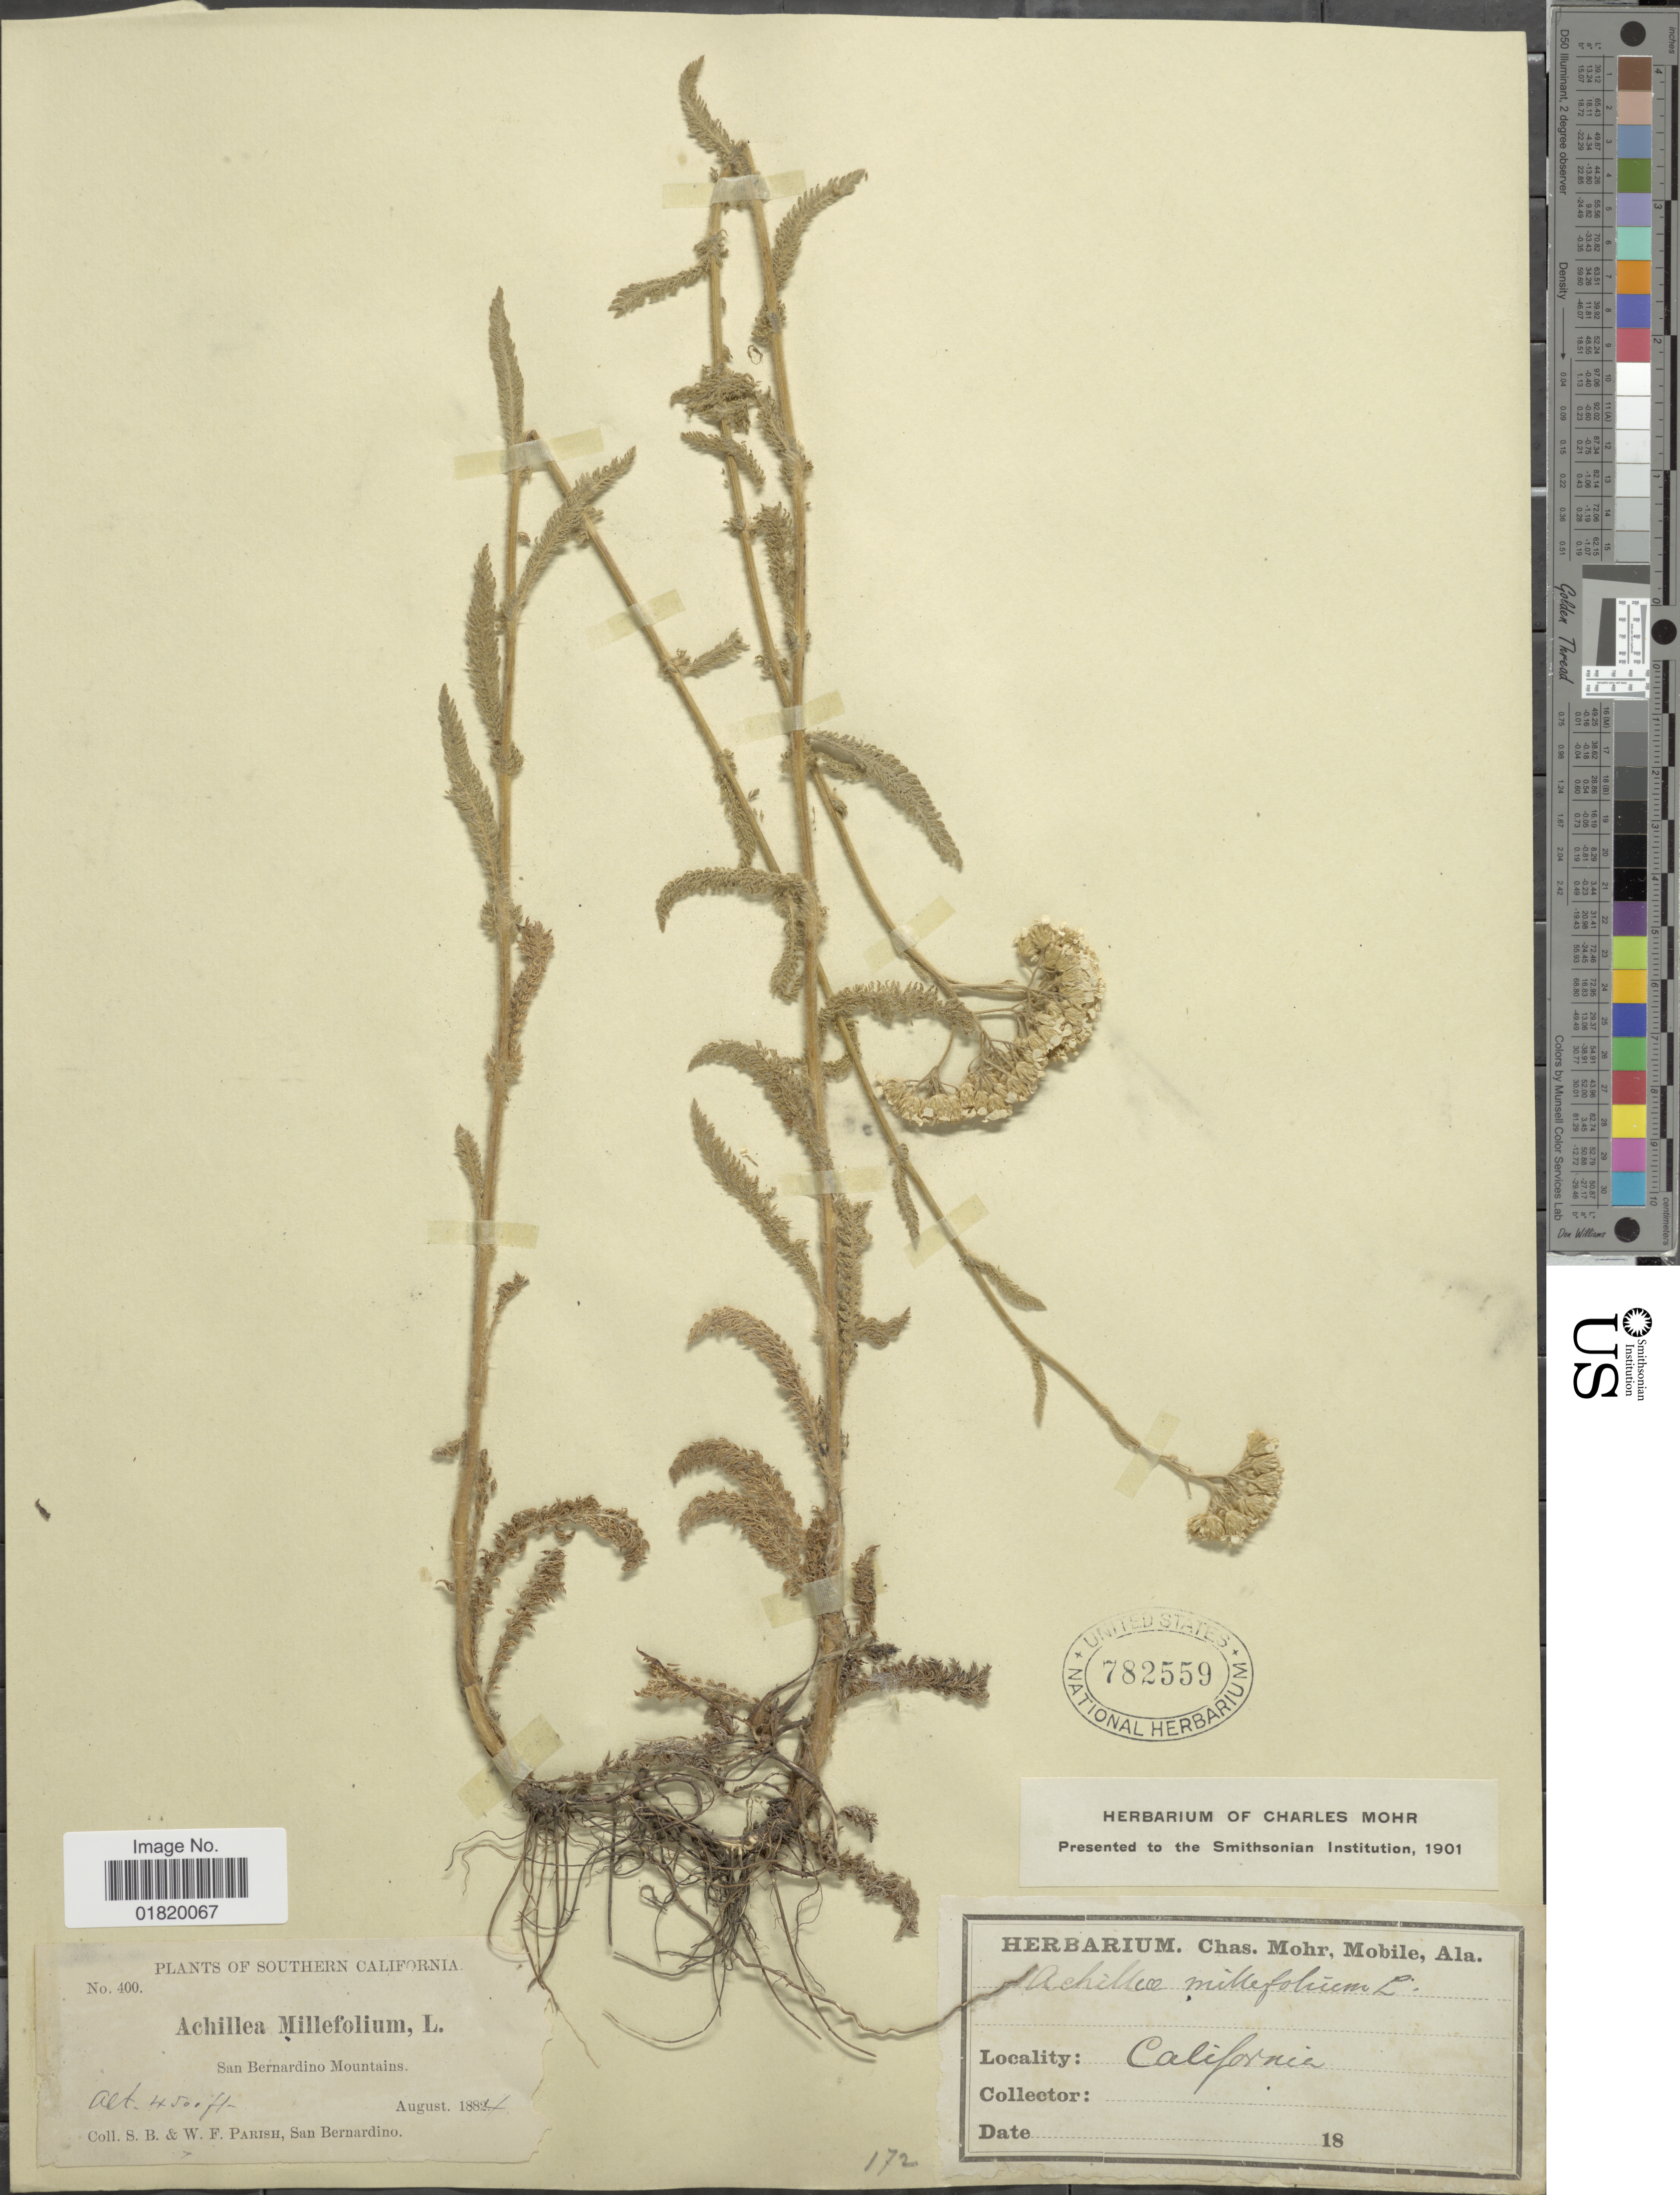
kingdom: Plantae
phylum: Tracheophyta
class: Magnoliopsida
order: Asterales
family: Asteraceae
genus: Achillea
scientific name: Achillea lanulosa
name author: Nutt.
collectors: ex herb. Charles Mohr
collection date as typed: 18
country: United States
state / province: California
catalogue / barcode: US 782559